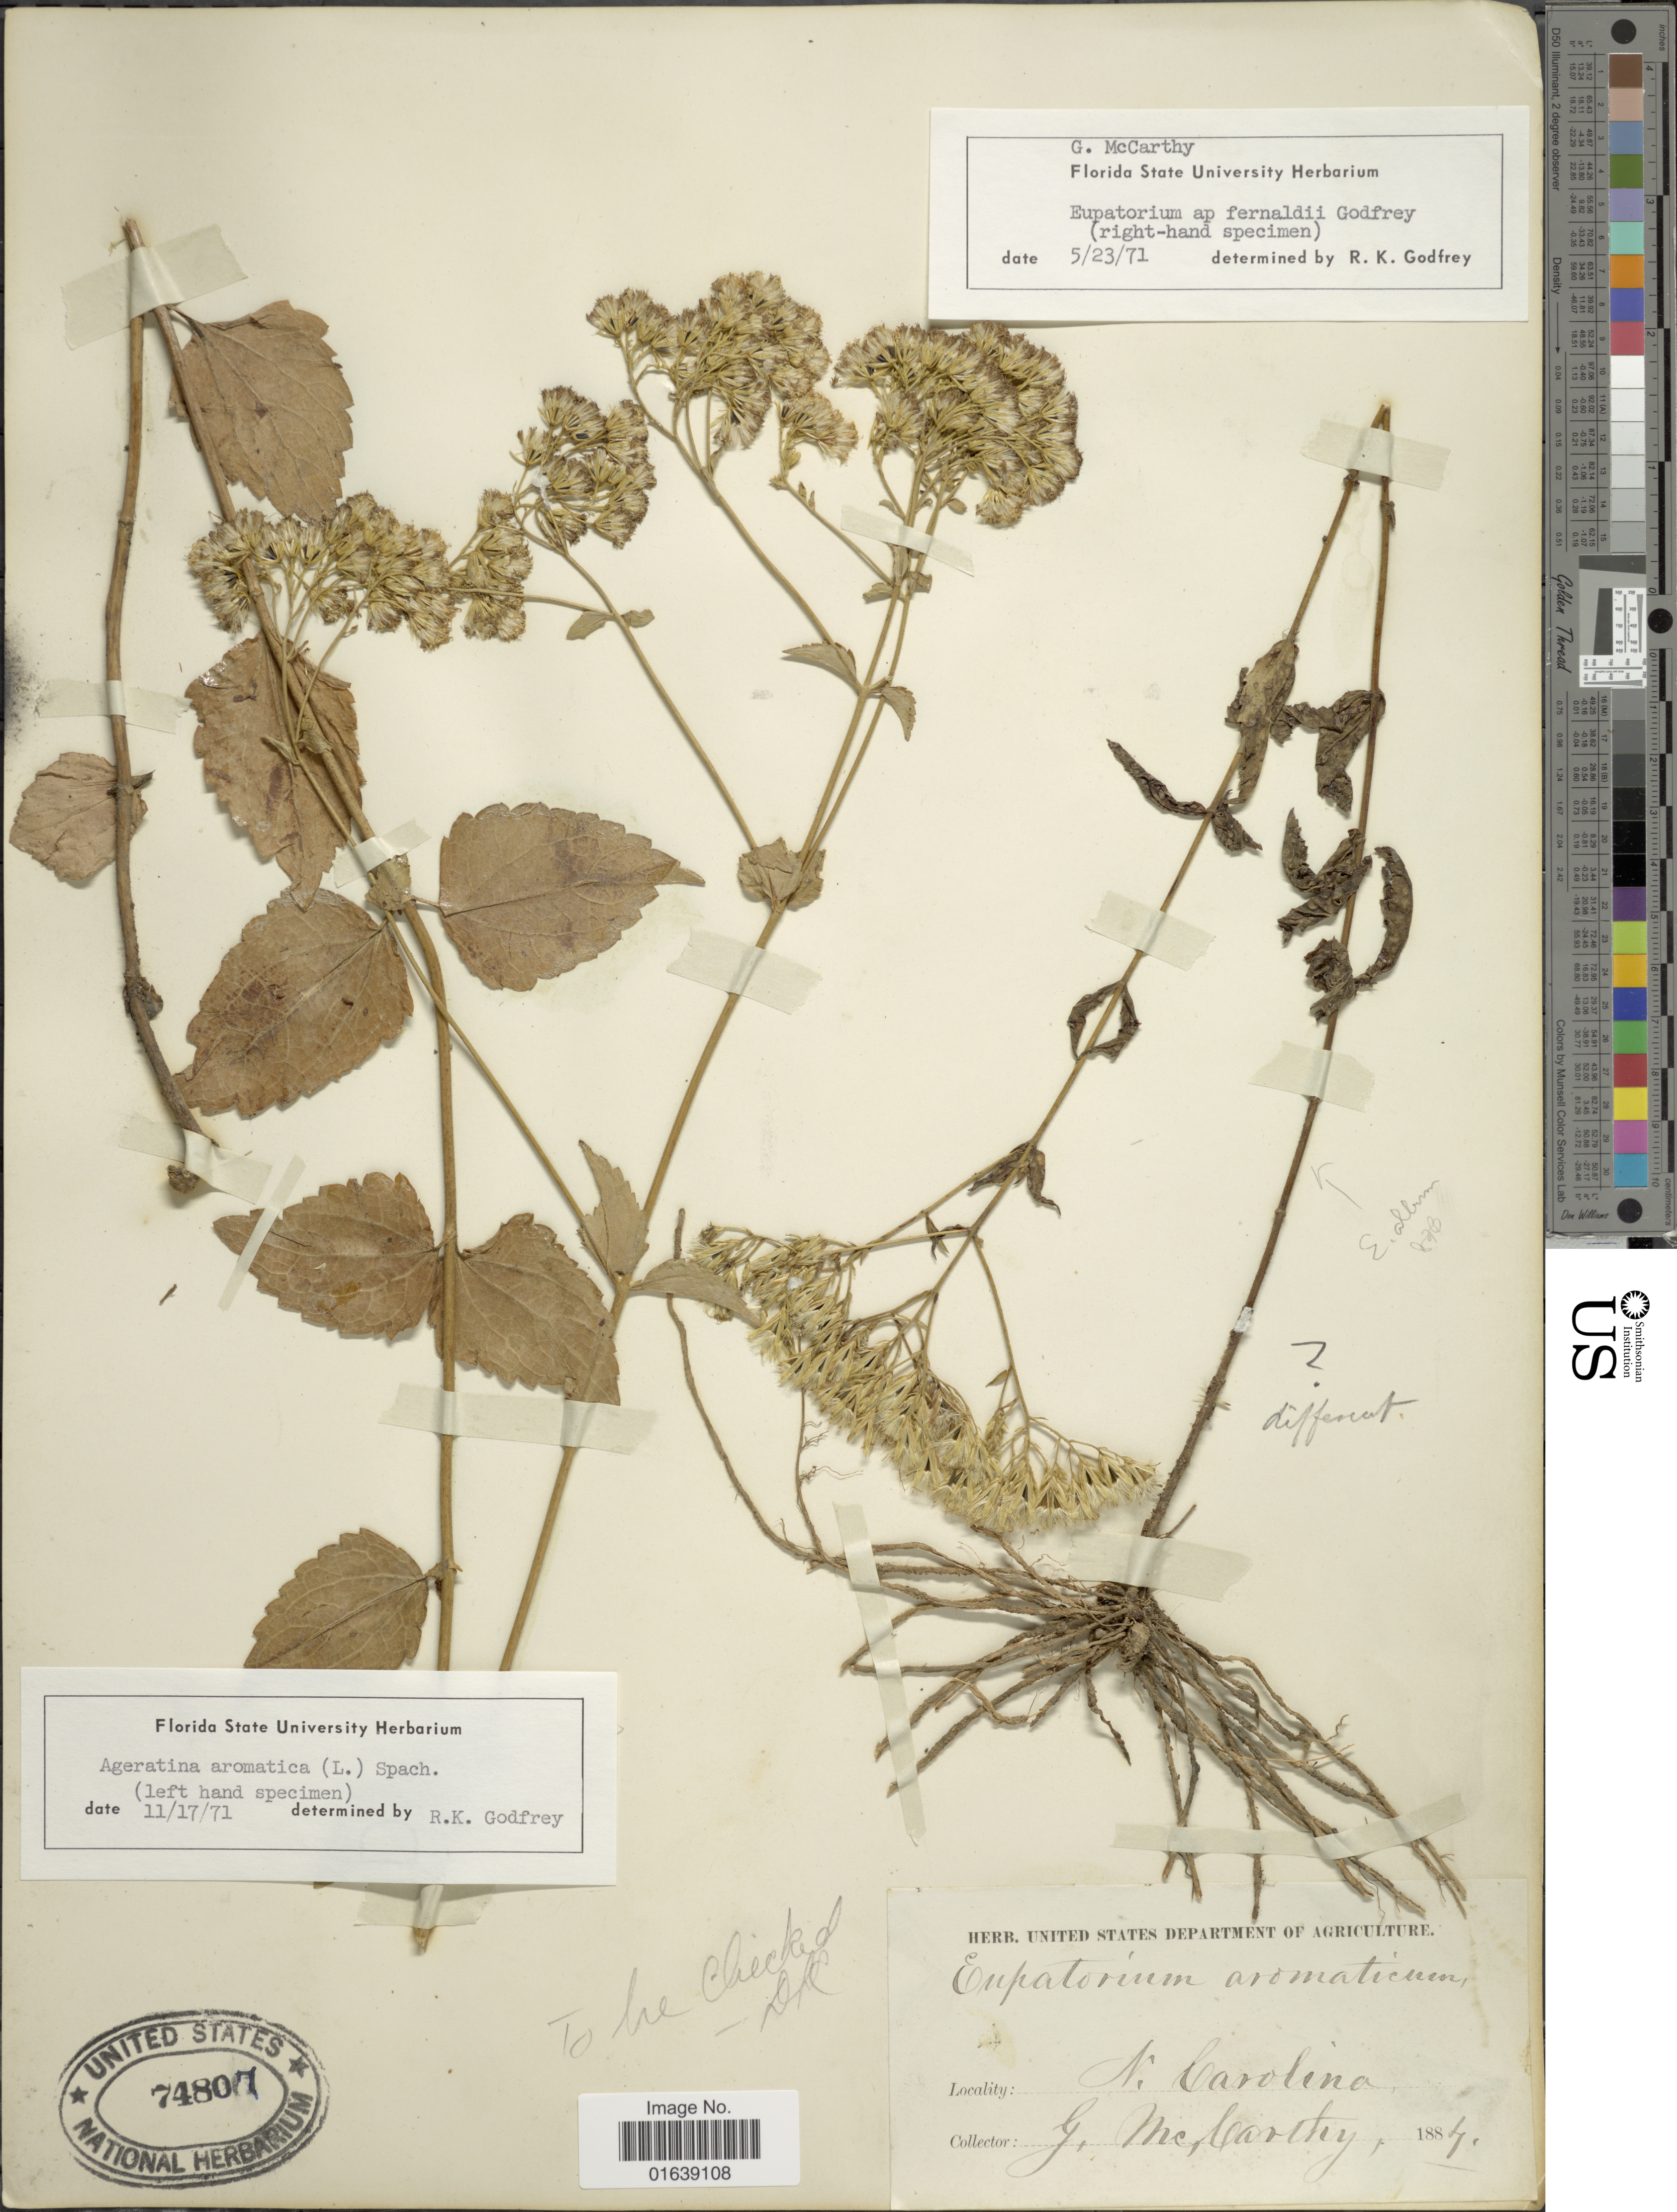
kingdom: Plantae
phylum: Tracheophyta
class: Magnoliopsida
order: Asterales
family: Asteraceae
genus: Eupatorium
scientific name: Eupatorium fernaldii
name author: R.K. Godfrey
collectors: G. McCarthy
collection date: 1884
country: United States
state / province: North Carolina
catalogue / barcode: US 74807